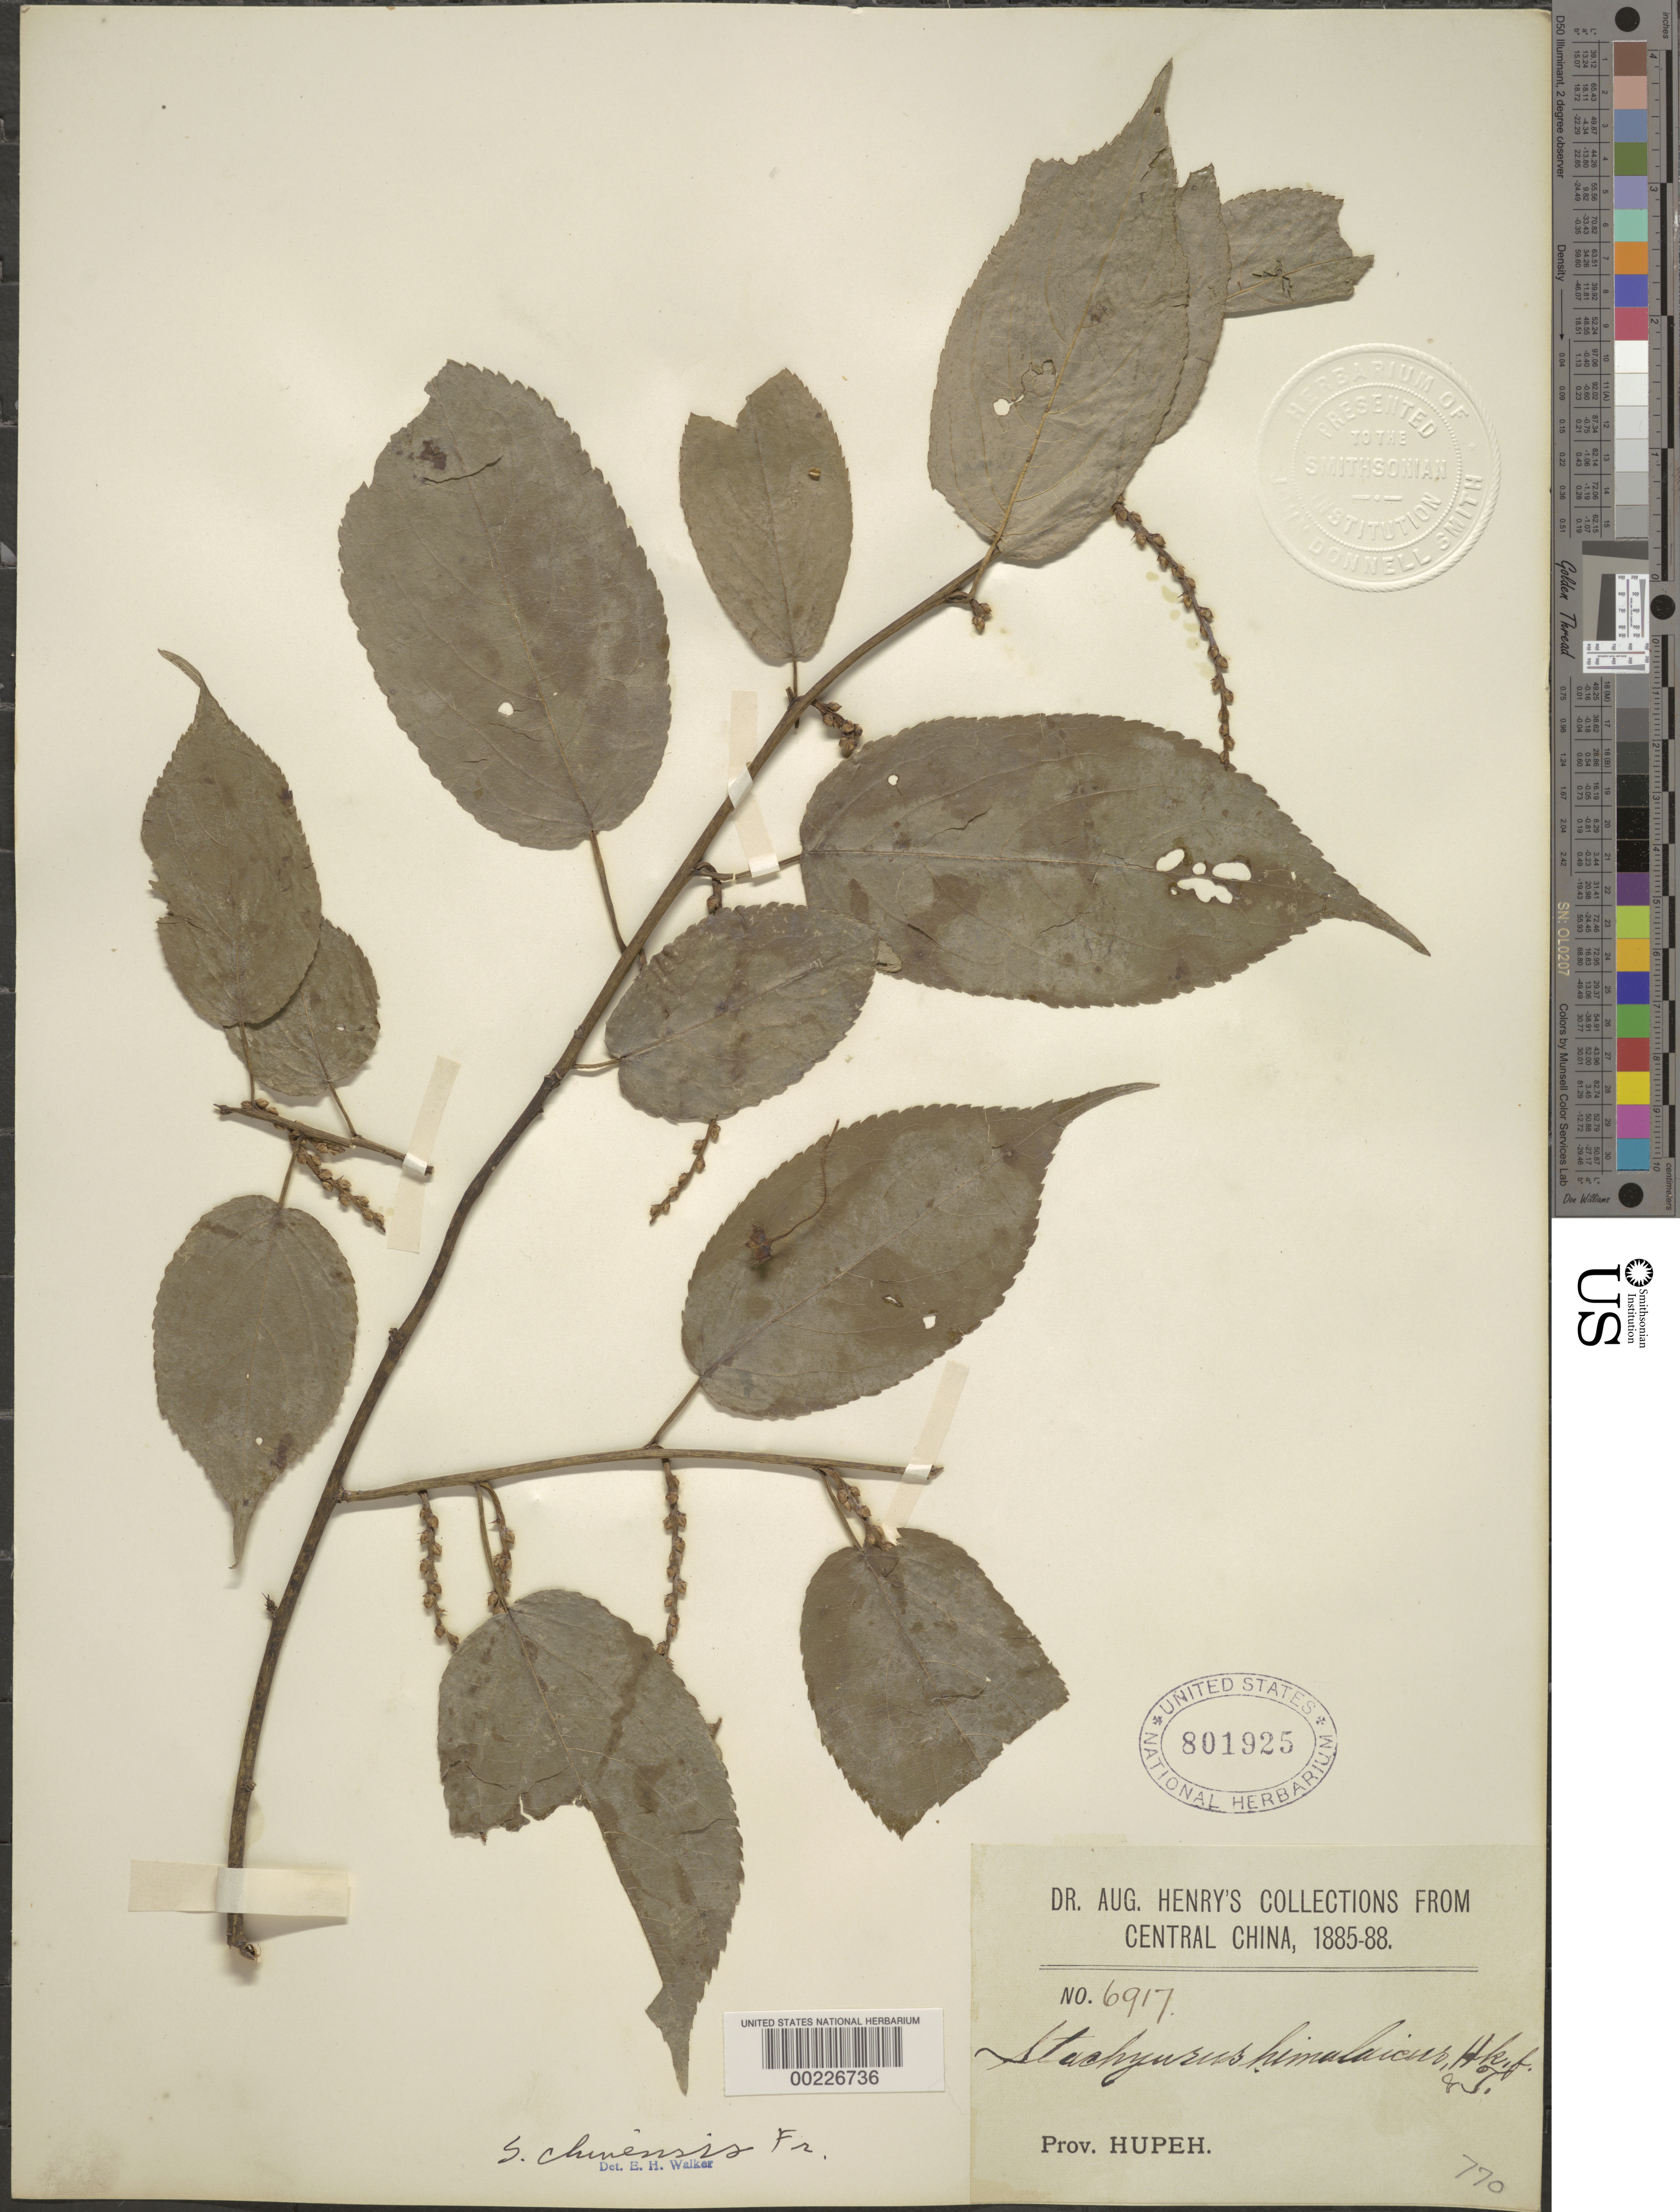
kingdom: Plantae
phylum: Tracheophyta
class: Magnoliopsida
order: Crossosomatales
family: Stachyuraceae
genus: Stachyurus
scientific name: Stachyurus chinensis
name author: Franch.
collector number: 6917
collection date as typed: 1885 to -- -- 1888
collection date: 1885/1888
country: China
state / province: Hubei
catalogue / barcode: US 801925